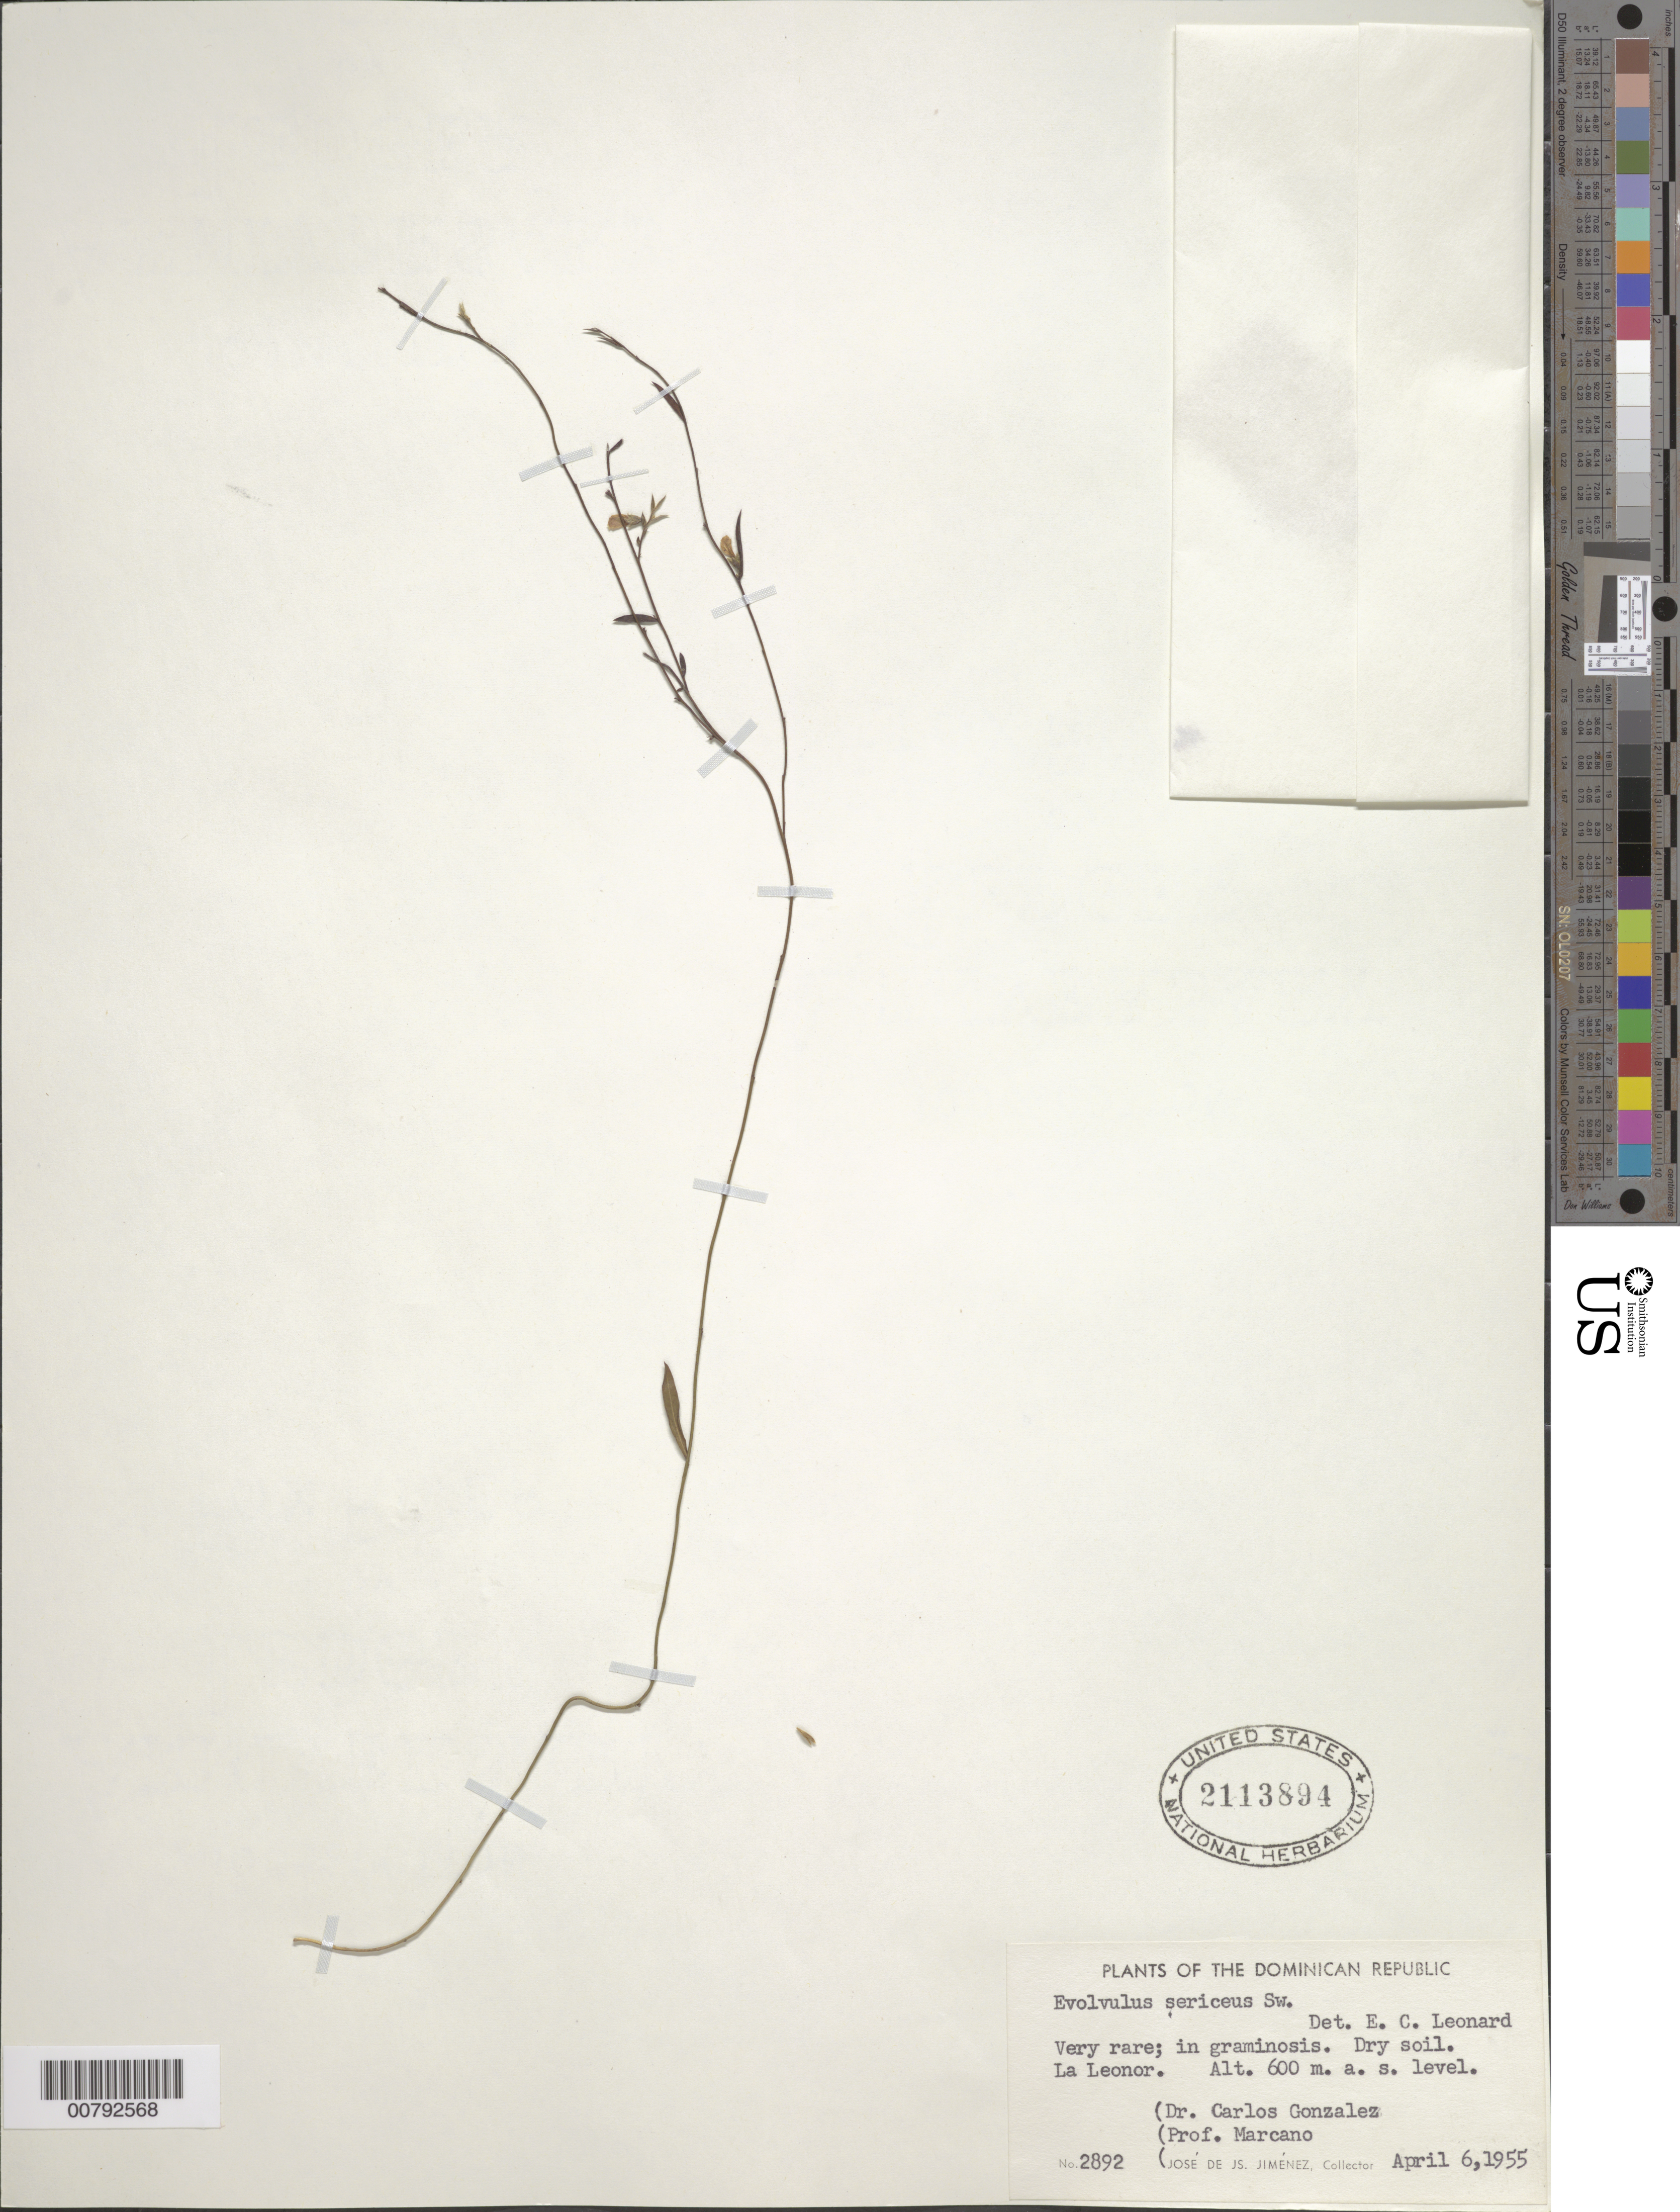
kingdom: Plantae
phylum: Tracheophyta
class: Magnoliopsida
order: Solanales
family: Convolvulaceae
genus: Evolvulus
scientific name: Evolvulus sericeus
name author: Sw.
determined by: Leonard, Emery C., (US)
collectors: C. Gonzalez, E. J. Marcano F. & J. J. Jiménez Almonte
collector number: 2892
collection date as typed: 06 Apr 1955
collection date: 1955-04-06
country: Dominican Republic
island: Hispaniola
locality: La Leonor.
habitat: Dry soil.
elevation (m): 600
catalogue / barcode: US 2113894